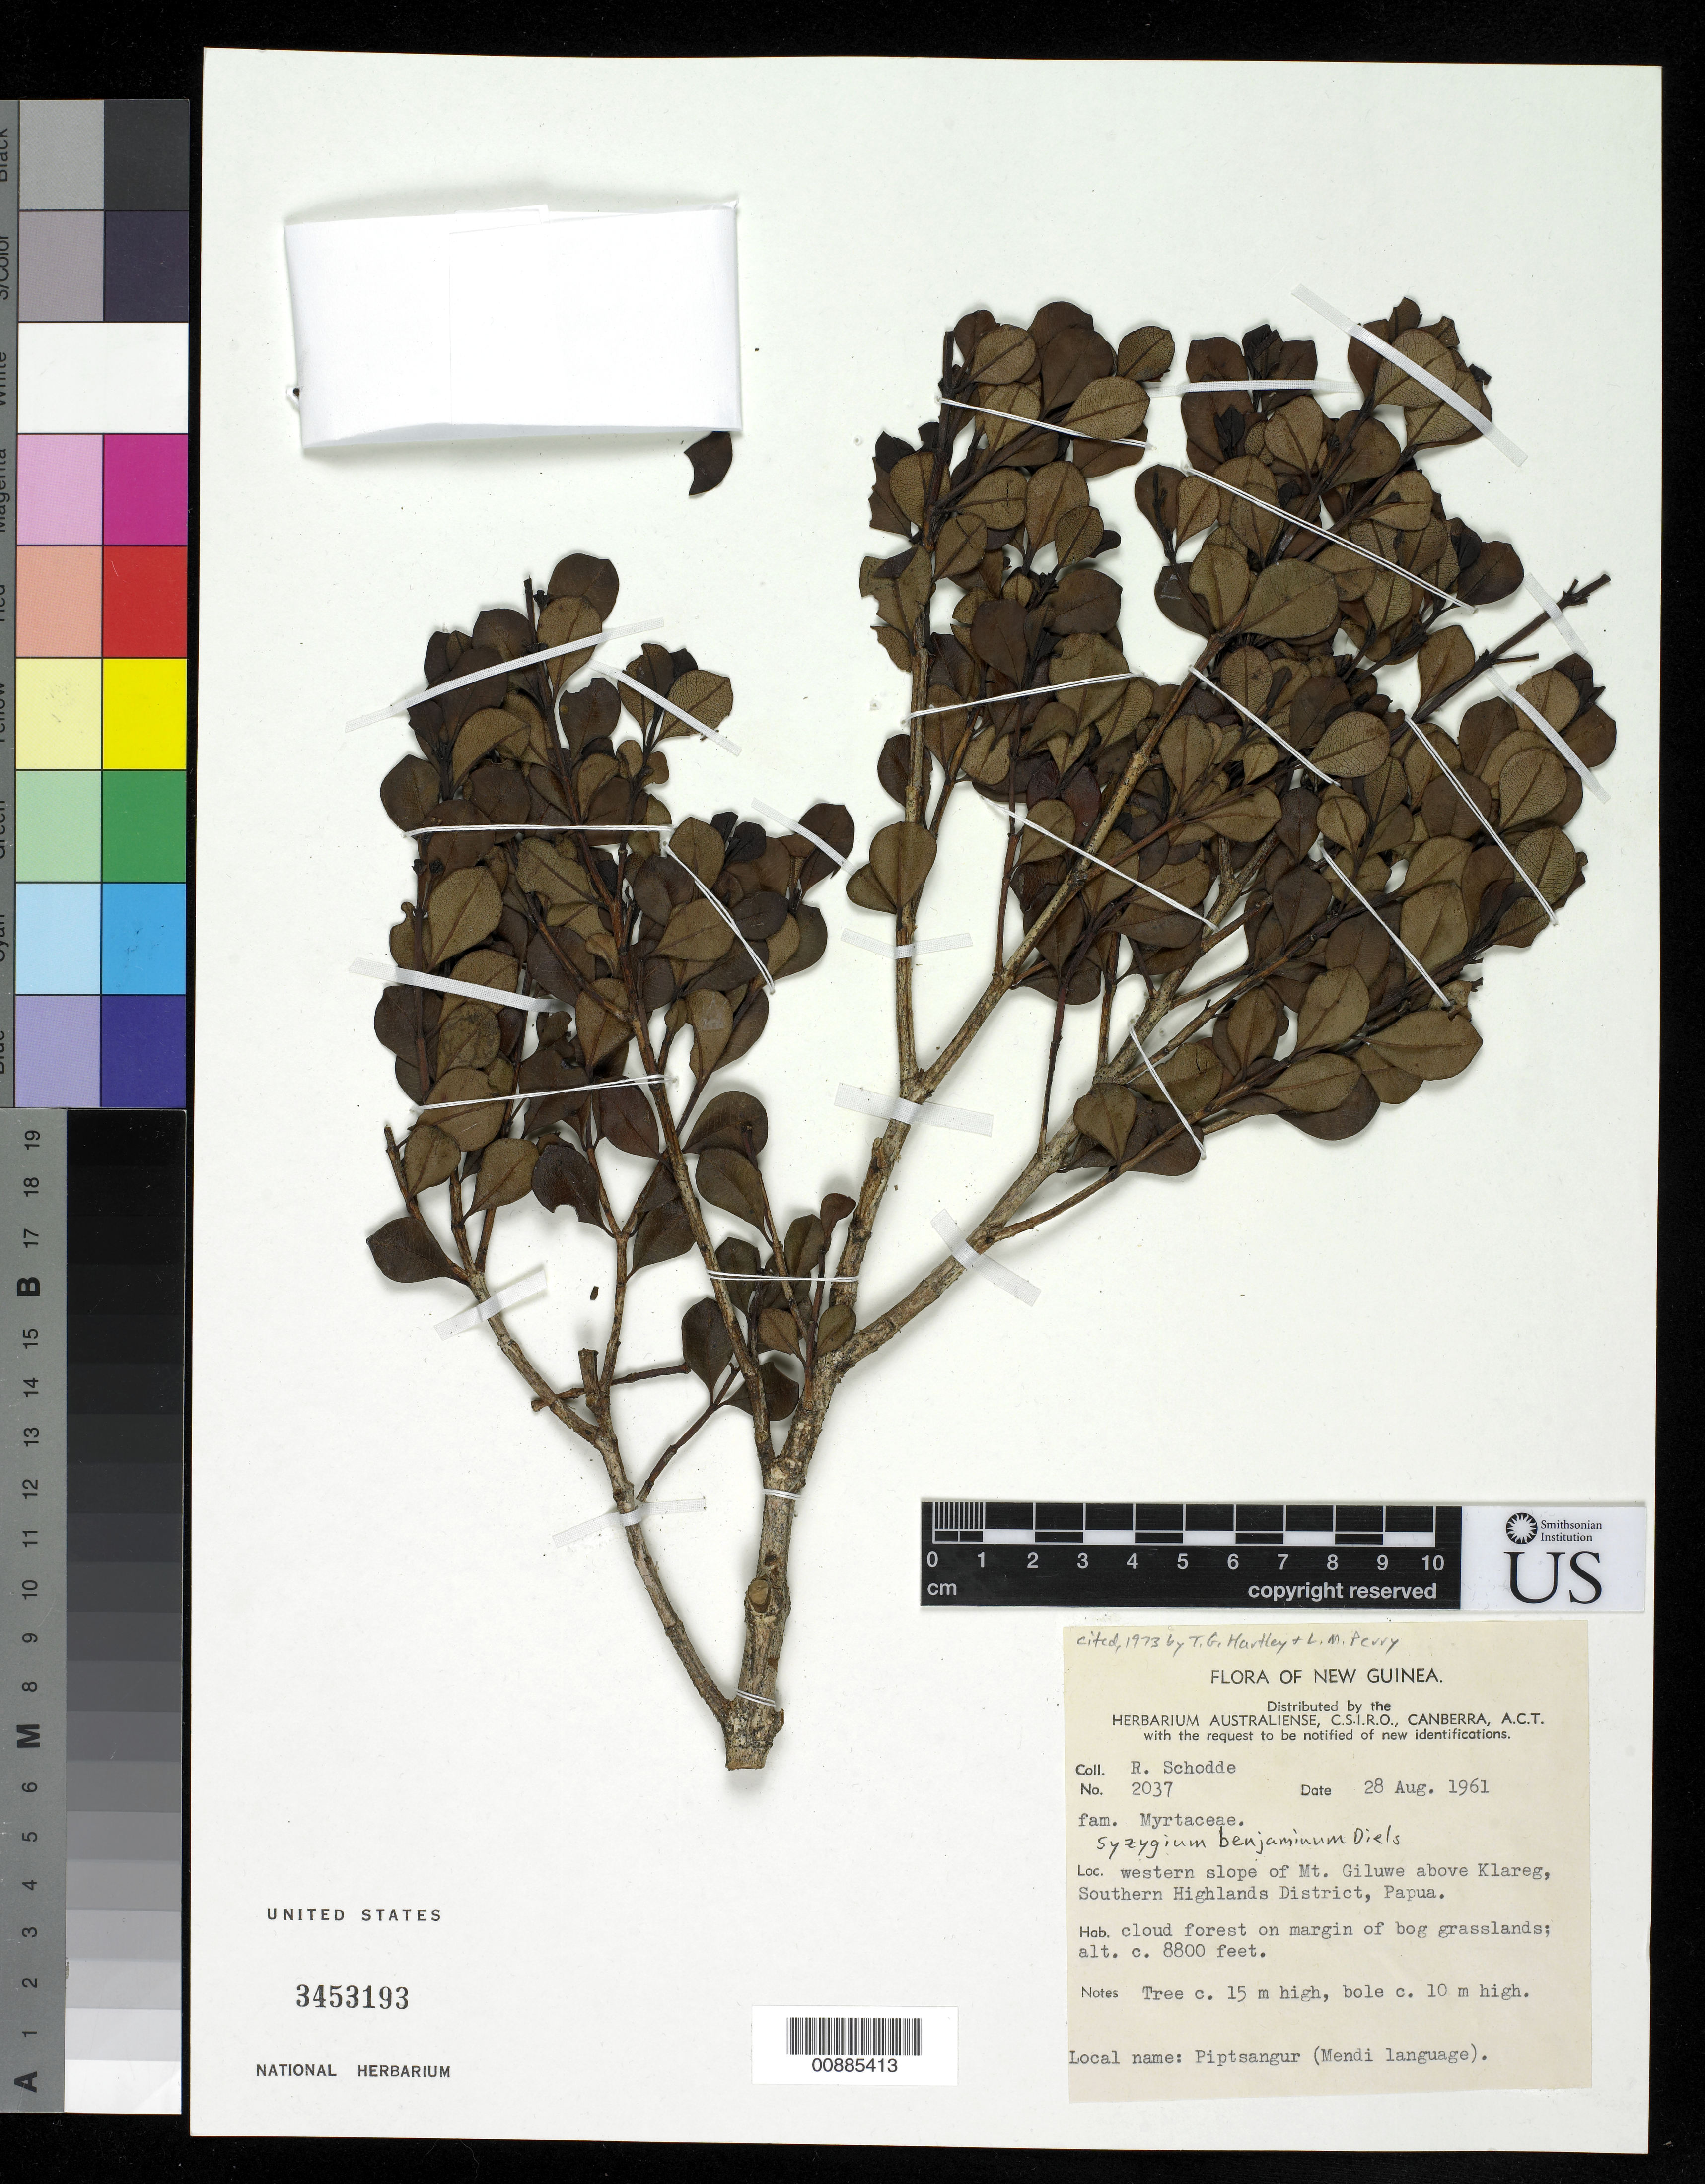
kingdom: Plantae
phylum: Tracheophyta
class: Magnoliopsida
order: Myrtales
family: Myrtaceae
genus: Syzygium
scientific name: Syzygium benjaminum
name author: Diels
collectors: R. Schodde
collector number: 2037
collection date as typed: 28 Aug 1961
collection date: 1961-08-28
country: Papua New Guinea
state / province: Southern Highlands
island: New Guinea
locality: Western slope of Mt. Giluwe, above Klareg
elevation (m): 2682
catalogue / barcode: US 3453193